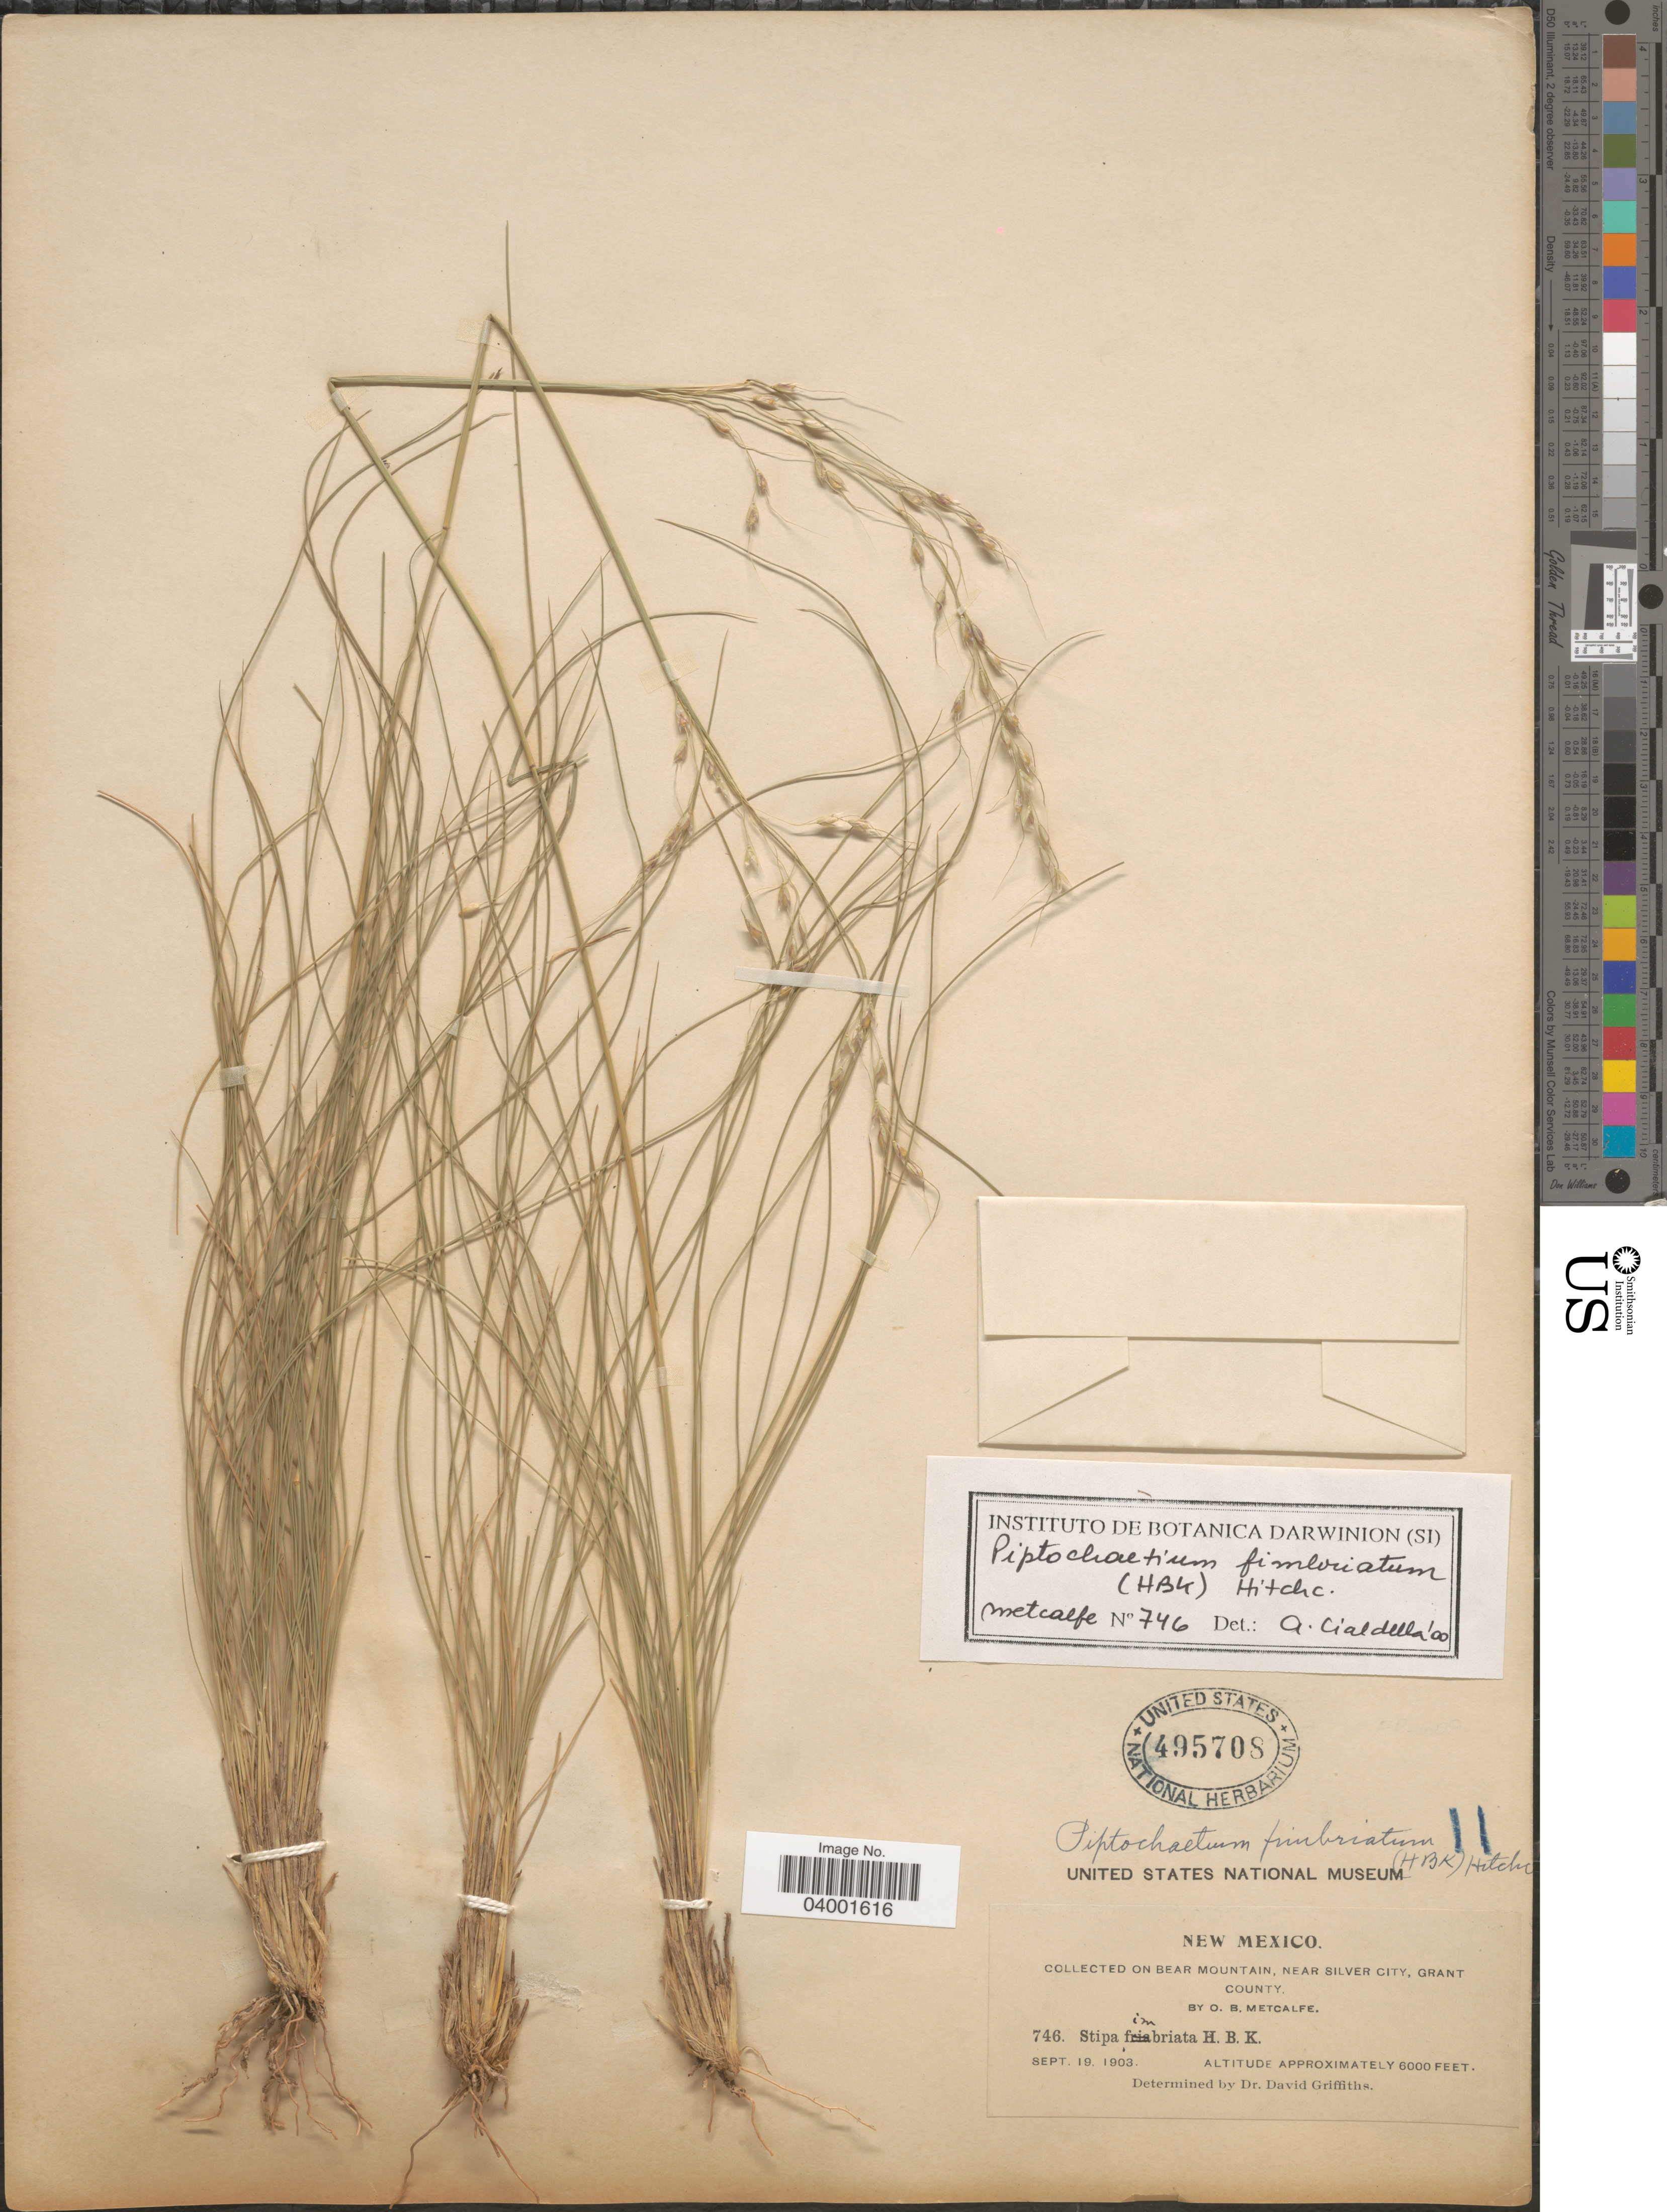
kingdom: Plantae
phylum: Tracheophyta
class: Liliopsida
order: Poales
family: Poaceae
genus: Piptochaetium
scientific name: Piptochaetium fimbriatum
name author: (Kunth) Hitchc.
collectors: O. B. Metcalfe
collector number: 746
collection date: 1903-09-19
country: United States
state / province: New Mexico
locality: On Bear Mountain, Near Silver City, Grant County.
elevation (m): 1829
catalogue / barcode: US 495708